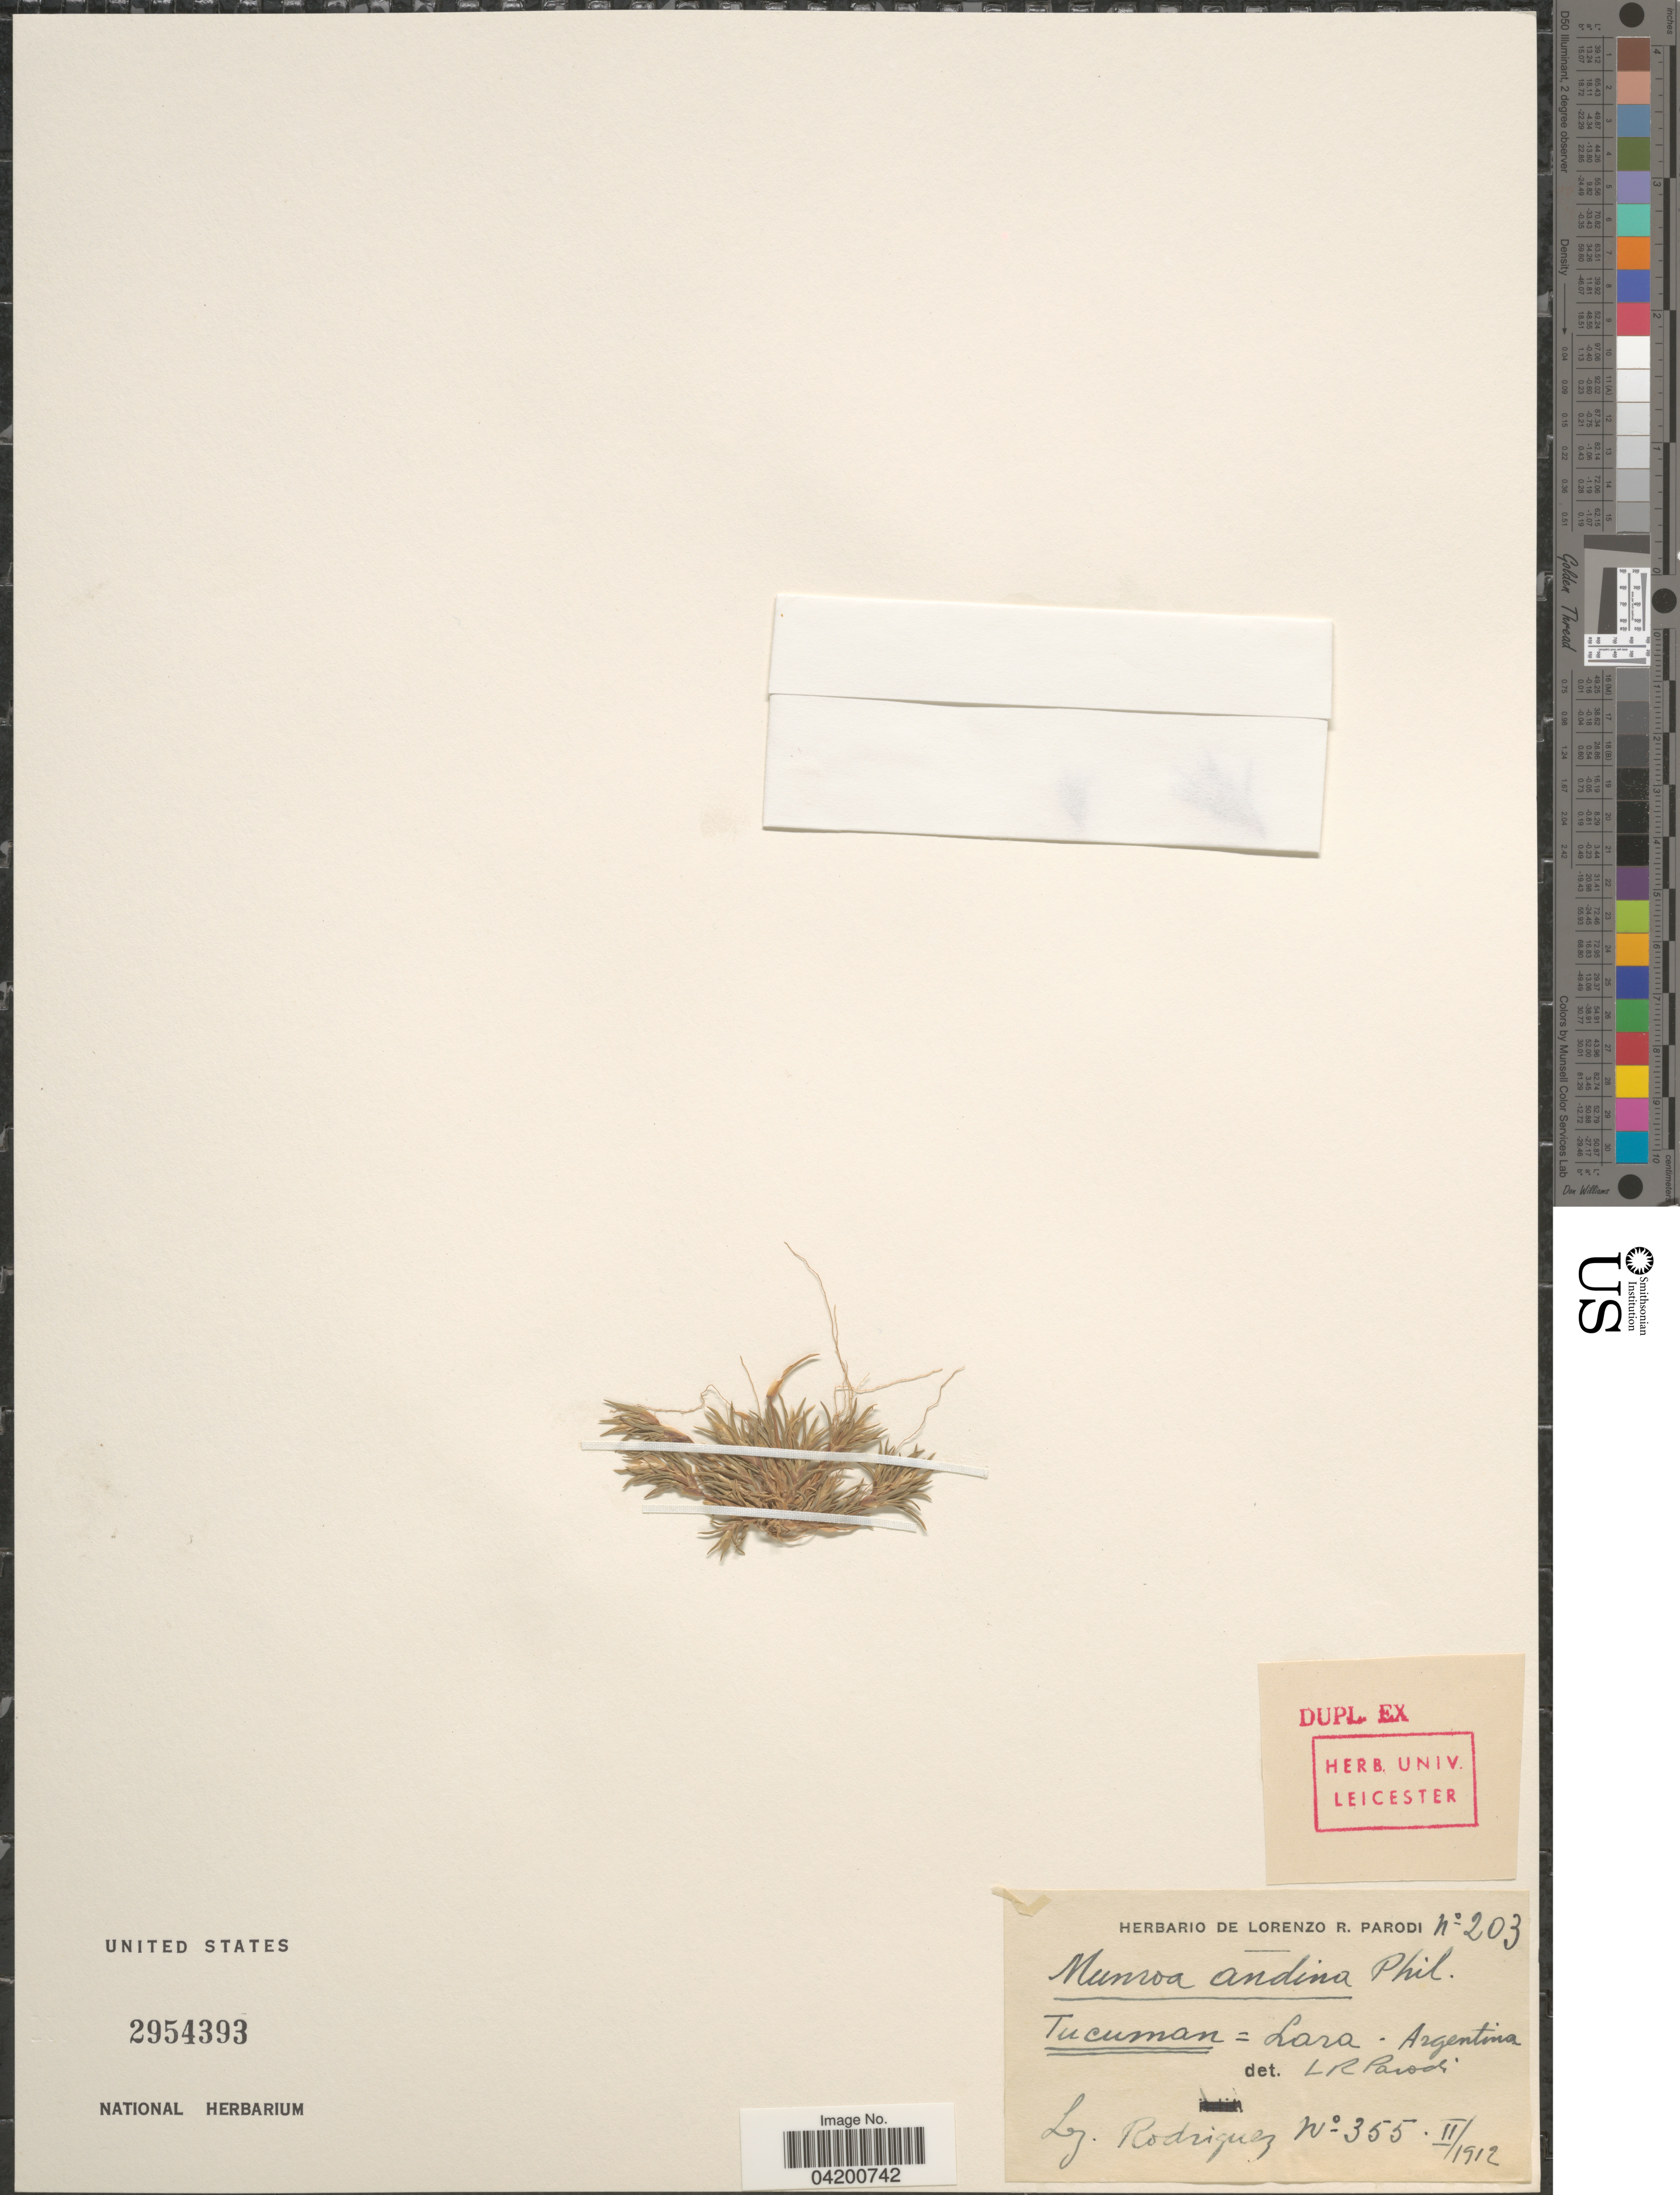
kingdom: Plantae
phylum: Tracheophyta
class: Liliopsida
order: Poales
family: Poaceae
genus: Munroa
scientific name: Munroa andina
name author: Phil.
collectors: Rodriguez, --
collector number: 355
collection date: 1912-02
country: Argentina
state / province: Tucuman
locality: Lara.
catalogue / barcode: US 2954393